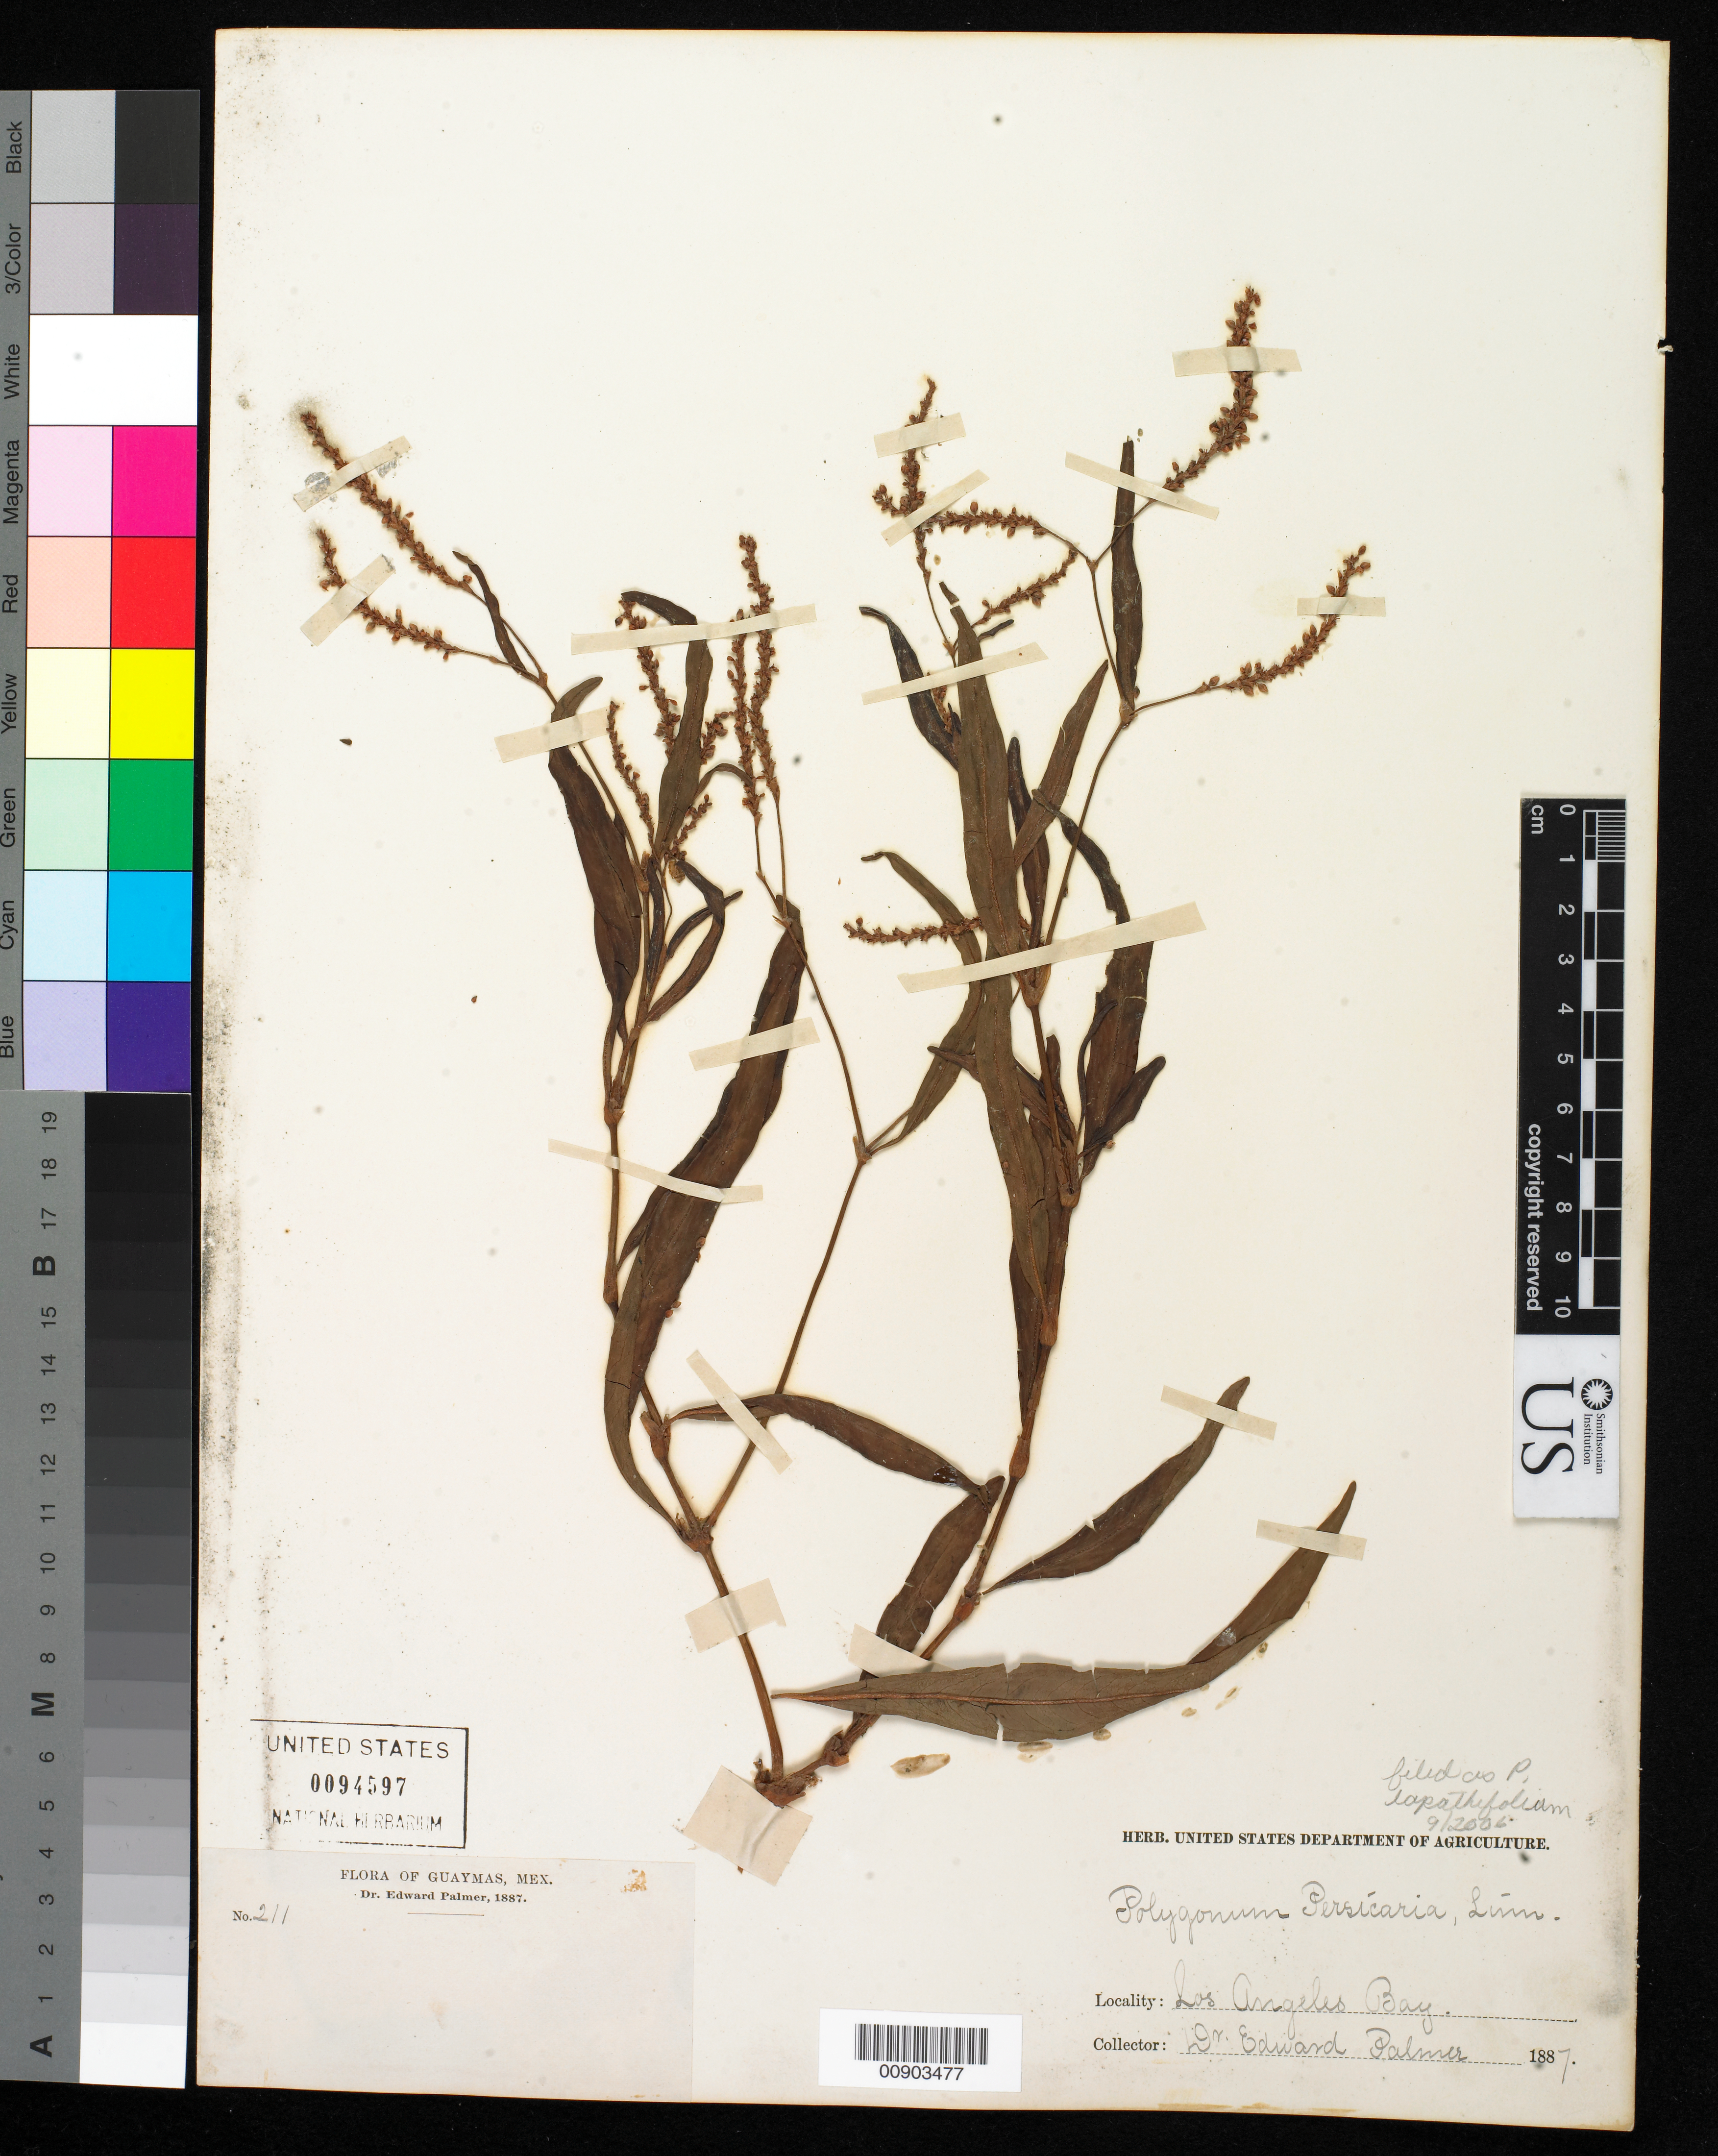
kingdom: Plantae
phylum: Tracheophyta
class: Magnoliopsida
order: Caryophyllales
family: Polygonaceae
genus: Polygonum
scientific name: Polygonum lapathifolium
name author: L.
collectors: E. Palmer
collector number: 211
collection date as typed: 1887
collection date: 1887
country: Mexico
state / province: Baja California Norte / Sonora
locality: Guaymas, Sonora or Los Angeles Bay, Baja California.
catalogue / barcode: US 94597